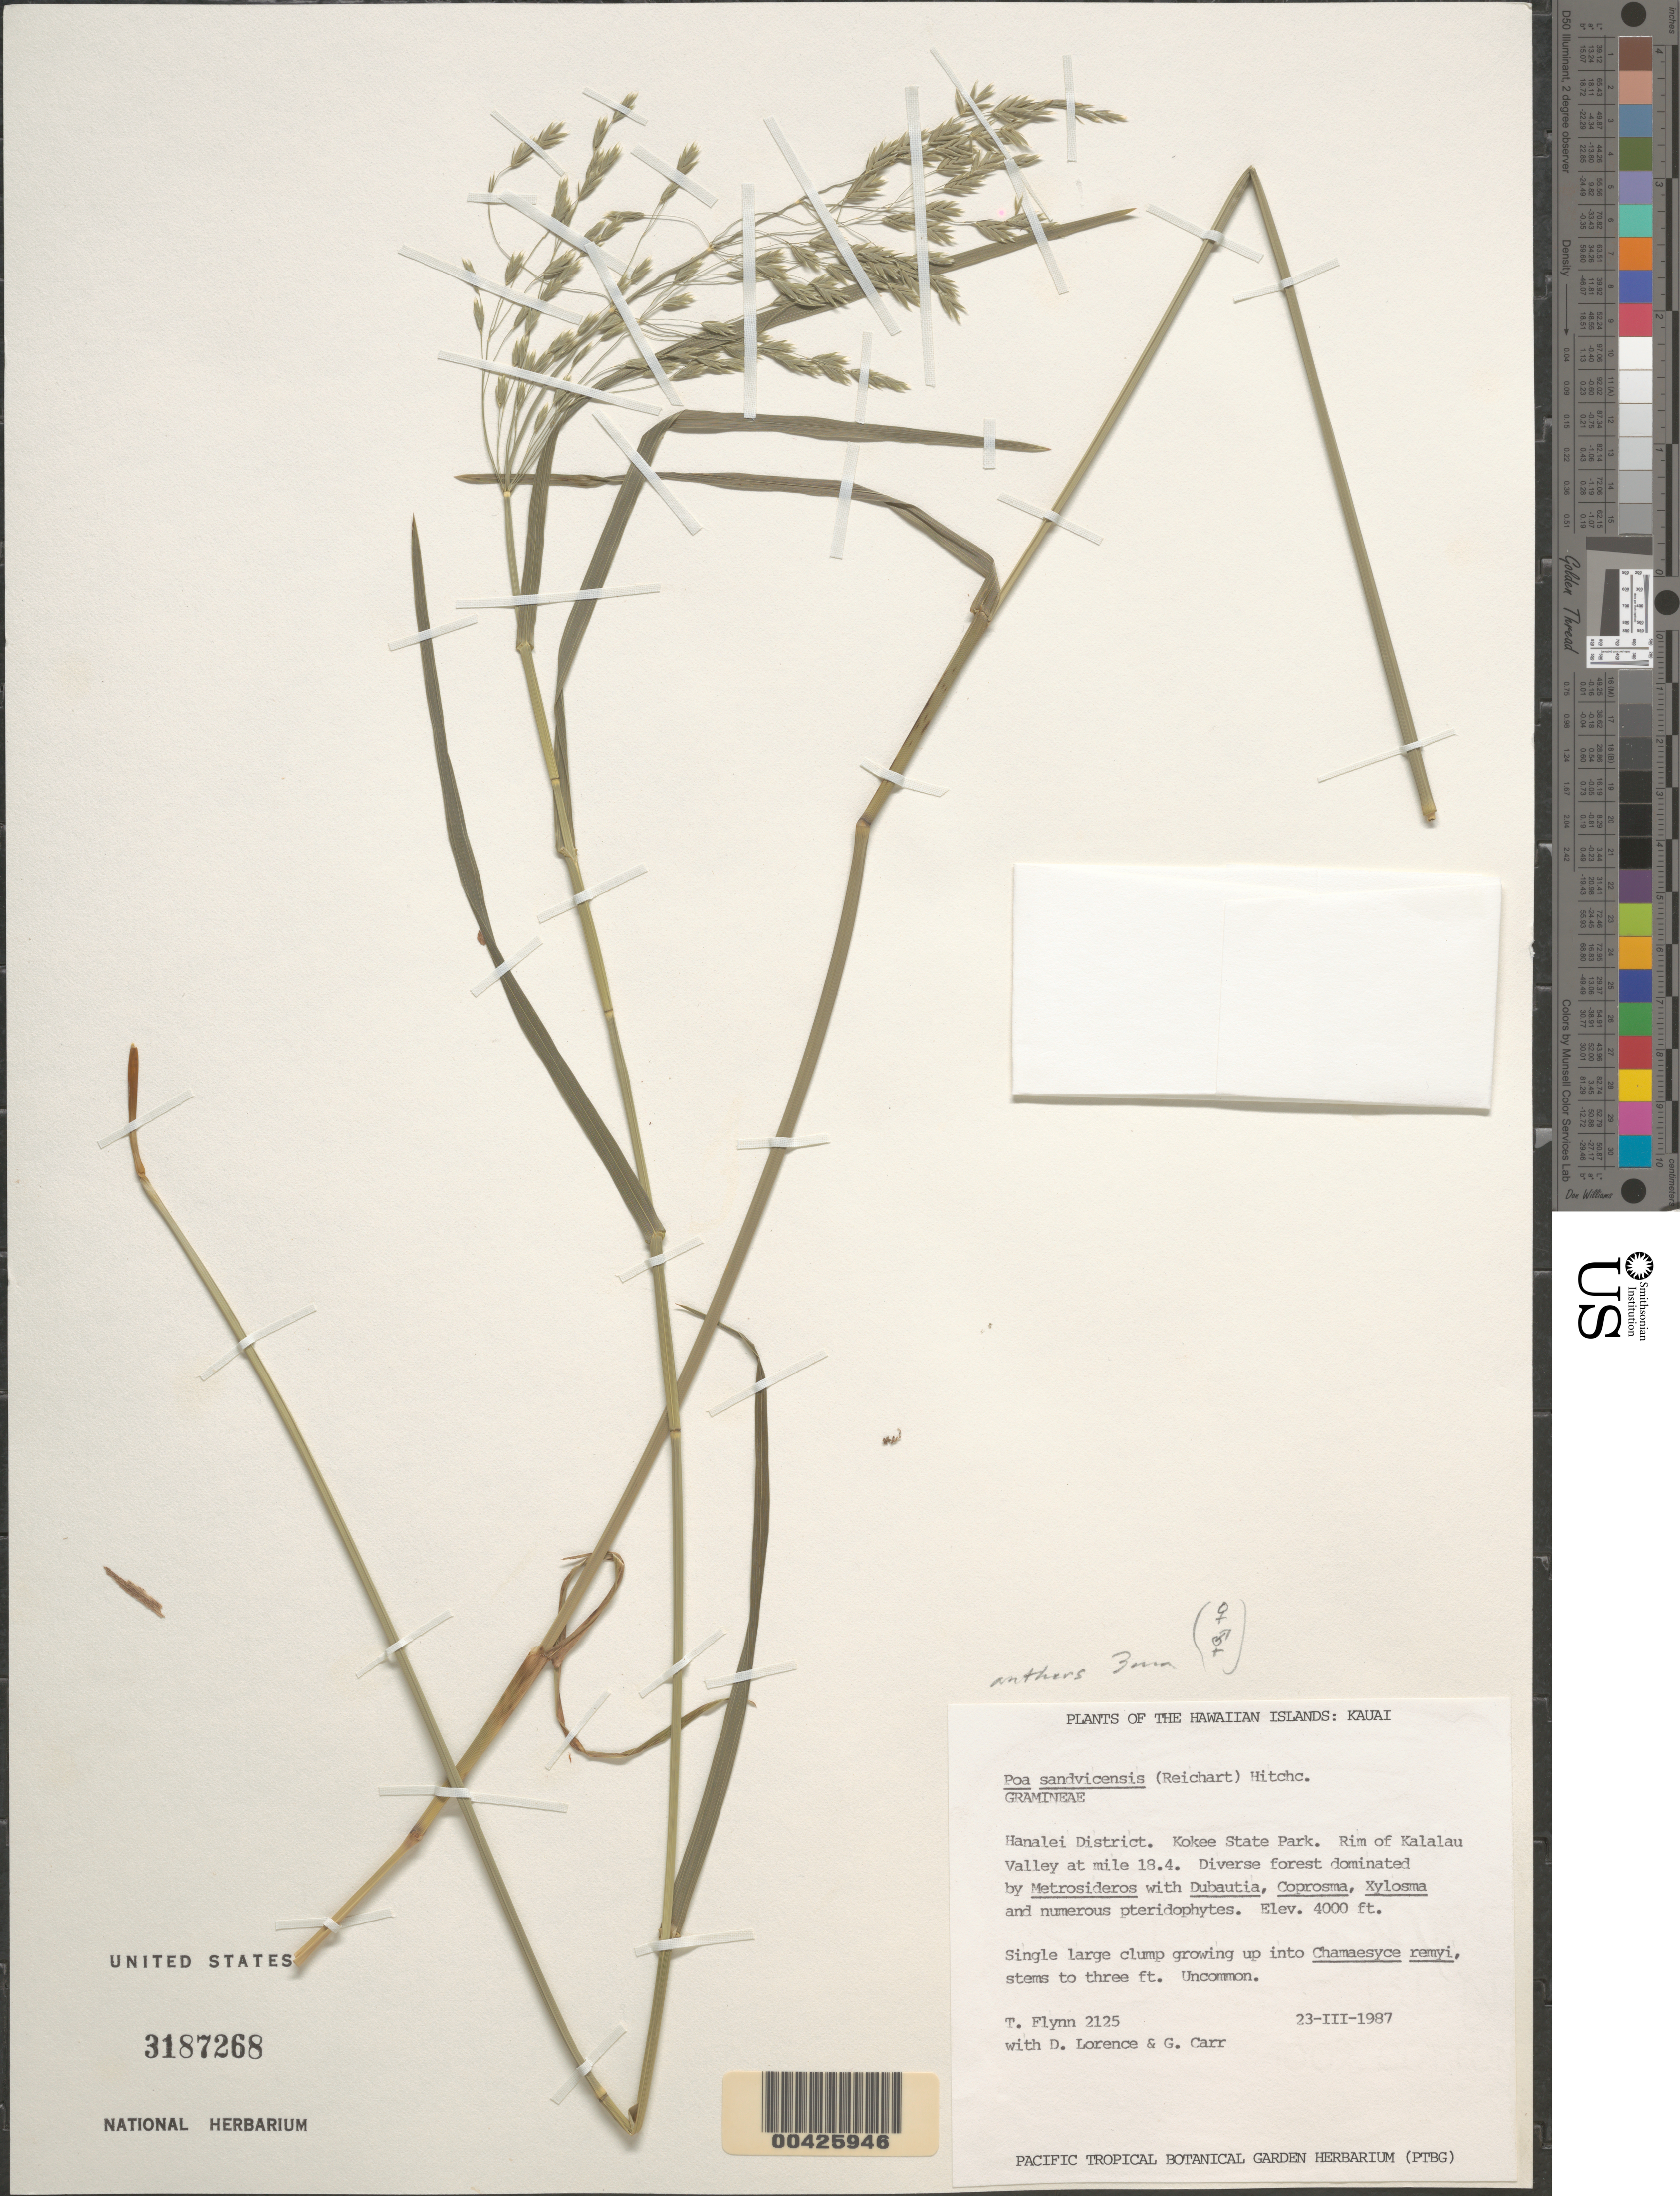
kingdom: Plantae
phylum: Tracheophyta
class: Liliopsida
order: Poales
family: Poaceae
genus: Poa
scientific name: Poa sandvicensis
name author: (Reich) Hitchc.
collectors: T. W. Flynn, D. Lorence & G. Carr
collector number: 2125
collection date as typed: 23 Mar 1987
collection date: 1987-03-23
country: United States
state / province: Hawaii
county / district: Kauai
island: Kaua'i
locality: Hanalei District, Kokee State Park, rim of Kalalau Valley at mile 18.4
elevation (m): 1219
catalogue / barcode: US 3187268